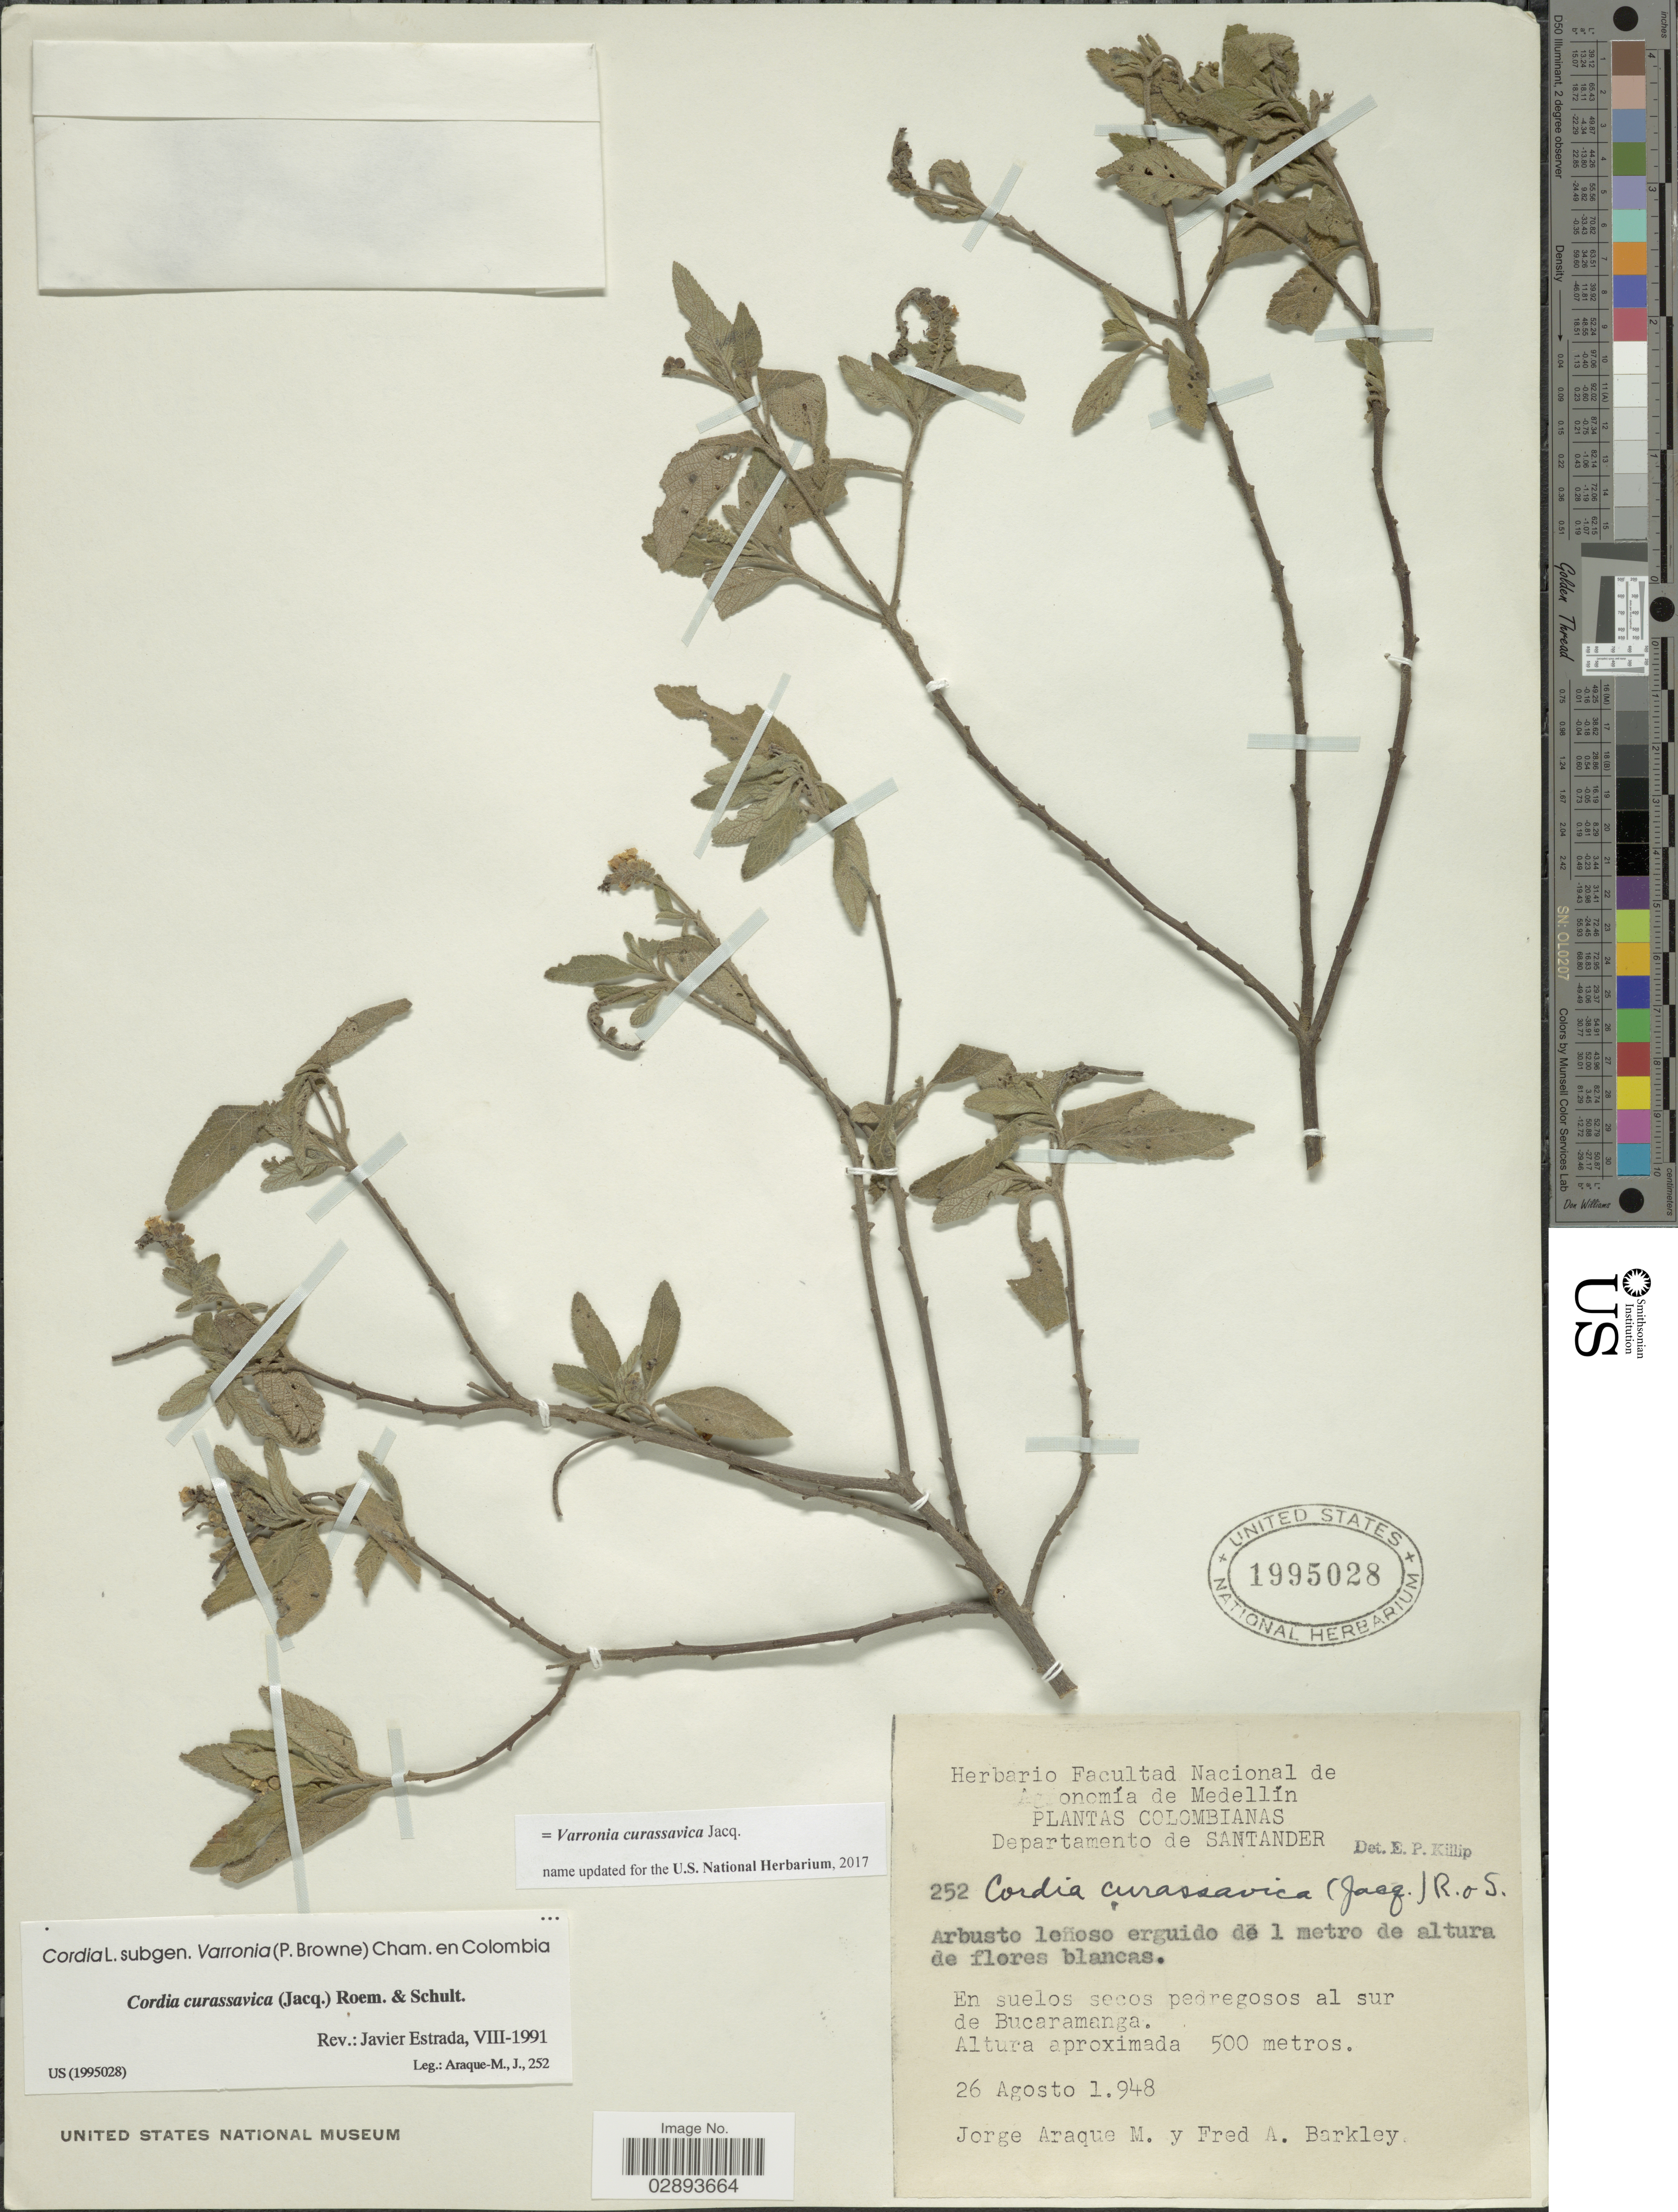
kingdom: Plantae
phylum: Tracheophyta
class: Magnoliopsida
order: Boraginales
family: Cordiaceae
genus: Varronia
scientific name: Varronia curassavica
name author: Jacq.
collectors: J. Araque Molina & F. A. Barkley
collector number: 252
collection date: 1948-08-26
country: Colombia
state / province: Santander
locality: Departamento de Santander, En suelos secos pedregosos al sur de Bucaramanga.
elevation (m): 500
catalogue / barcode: US 1995028